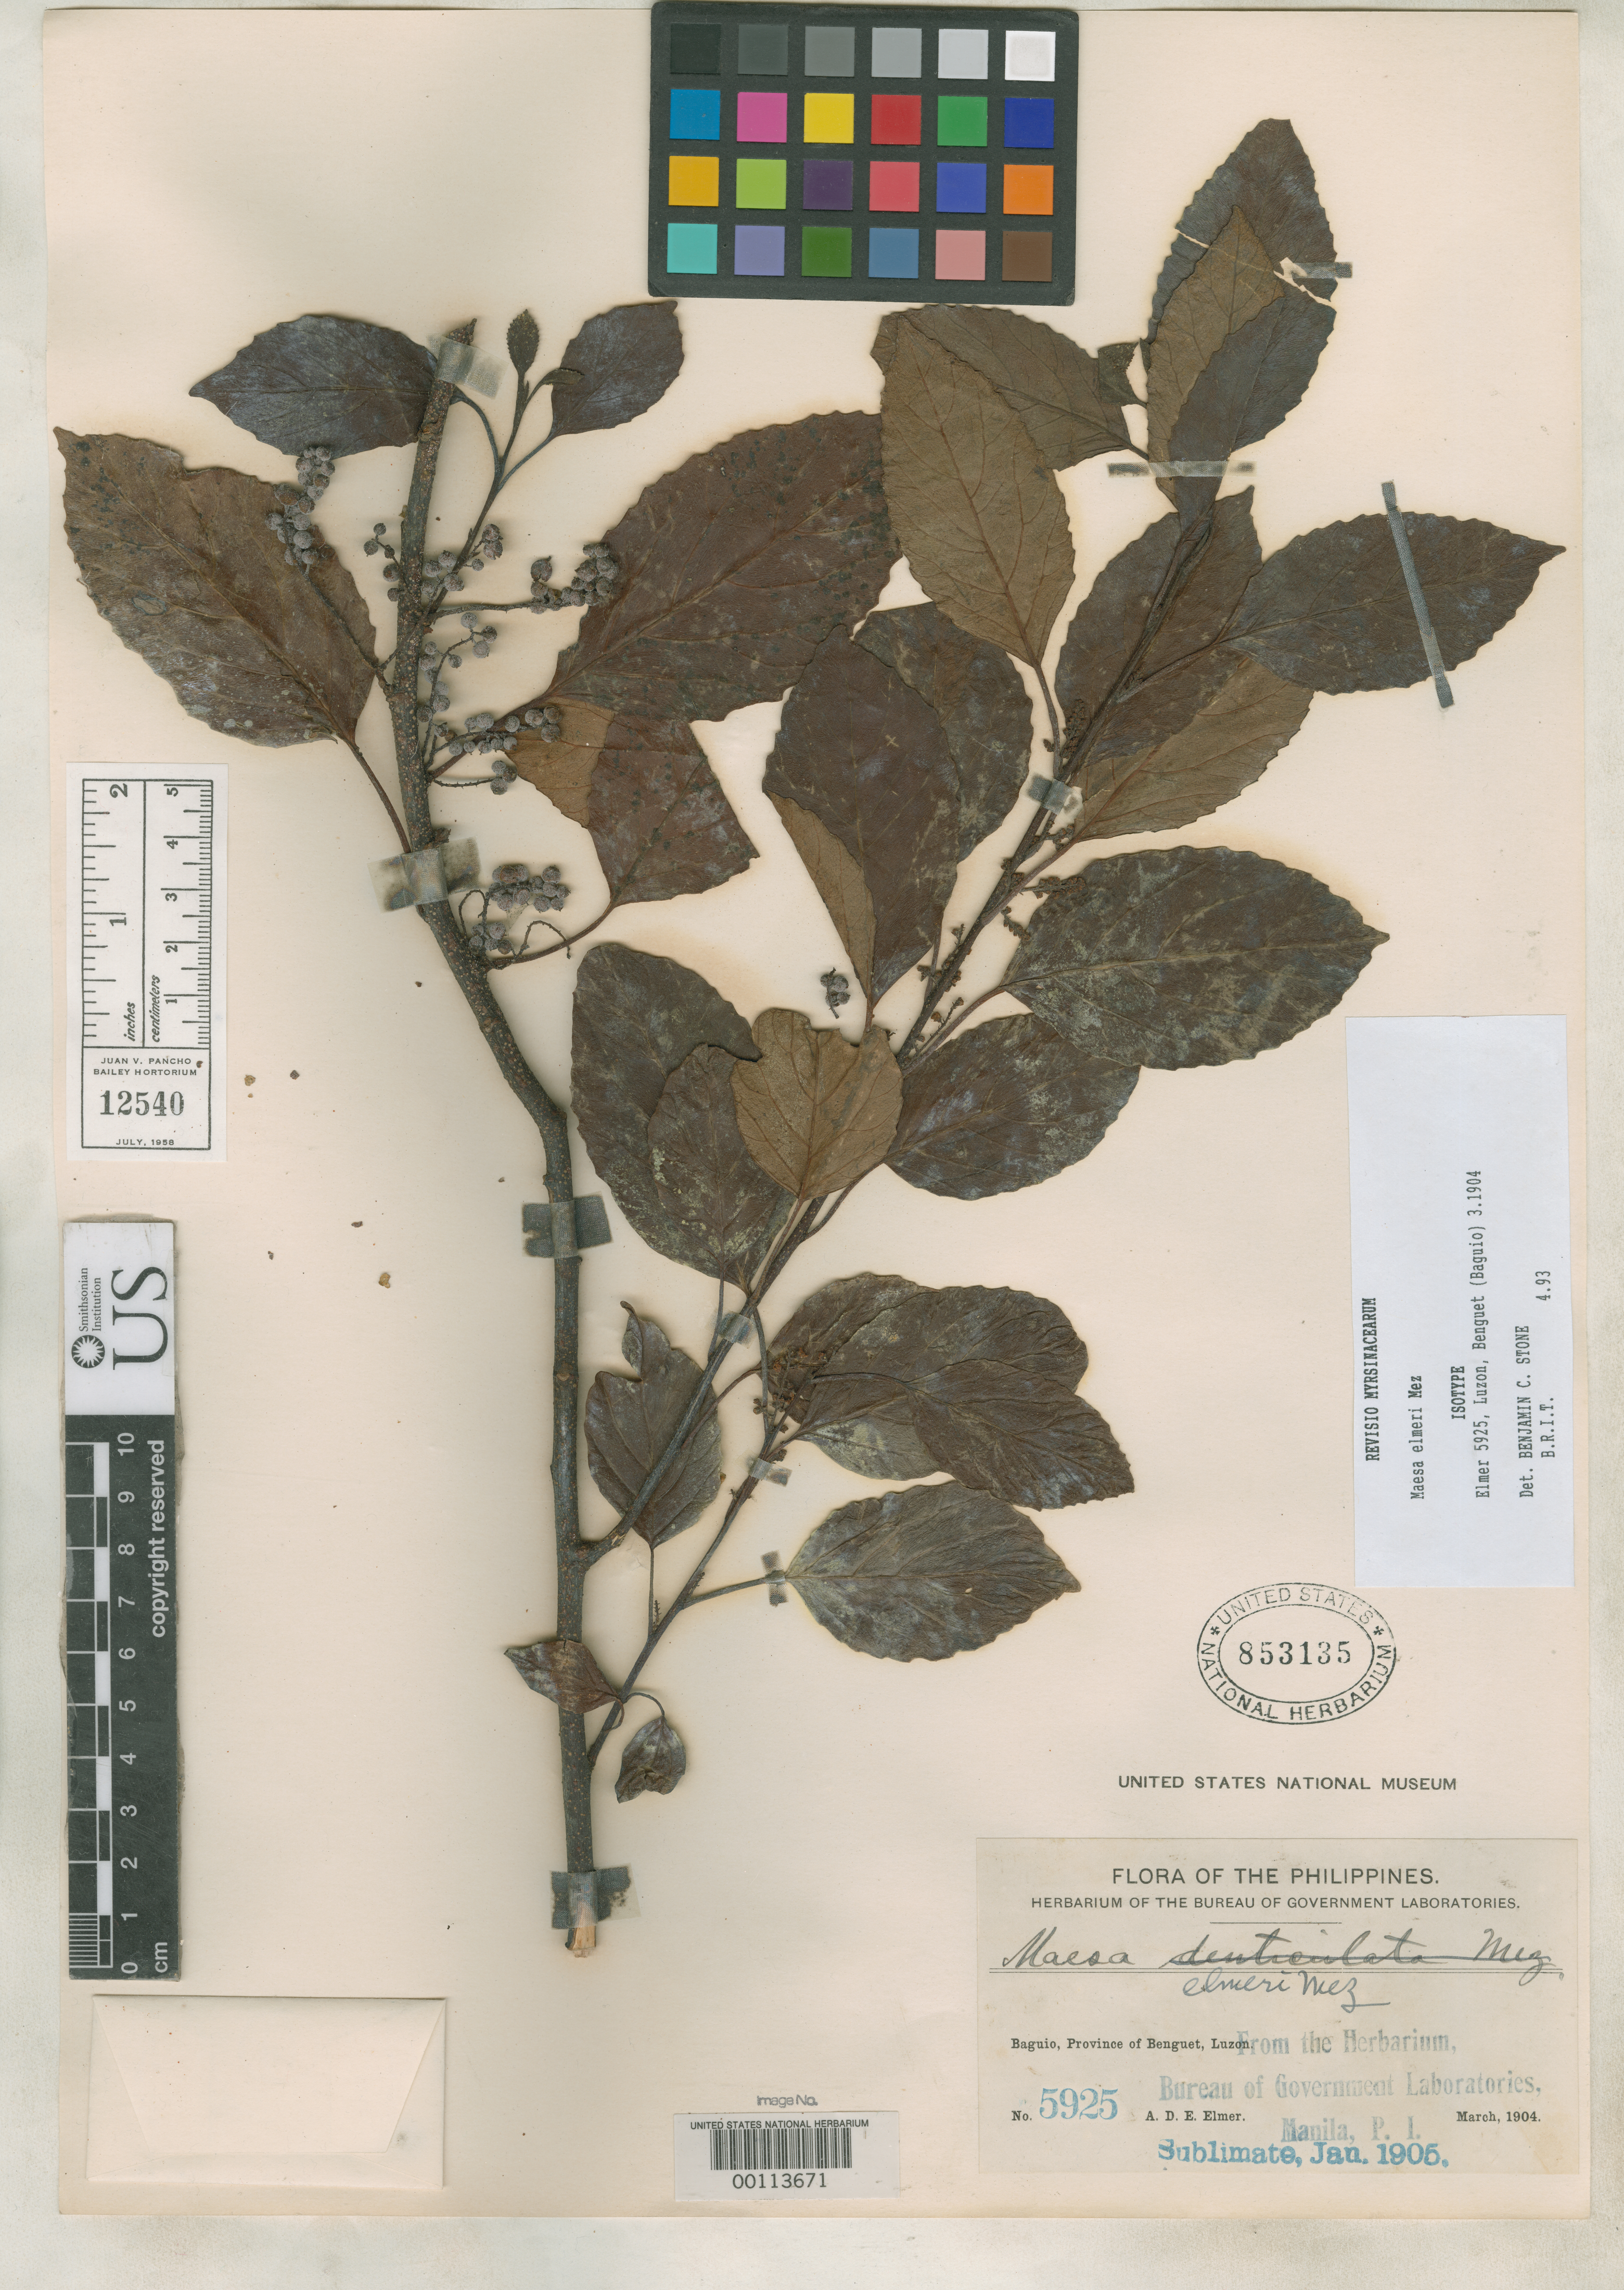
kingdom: Plantae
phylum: Tracheophyta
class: Magnoliopsida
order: Ericales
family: Primulaceae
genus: Maesa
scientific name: Maesa elmeri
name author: Mez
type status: Isotype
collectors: A. D. E. Elmer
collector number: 5925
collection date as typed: Mar 1904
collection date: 1904-03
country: Philippines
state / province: Cordillera (Administrative Region)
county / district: Benguet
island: Luzon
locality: Baguio.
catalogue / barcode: US 853135